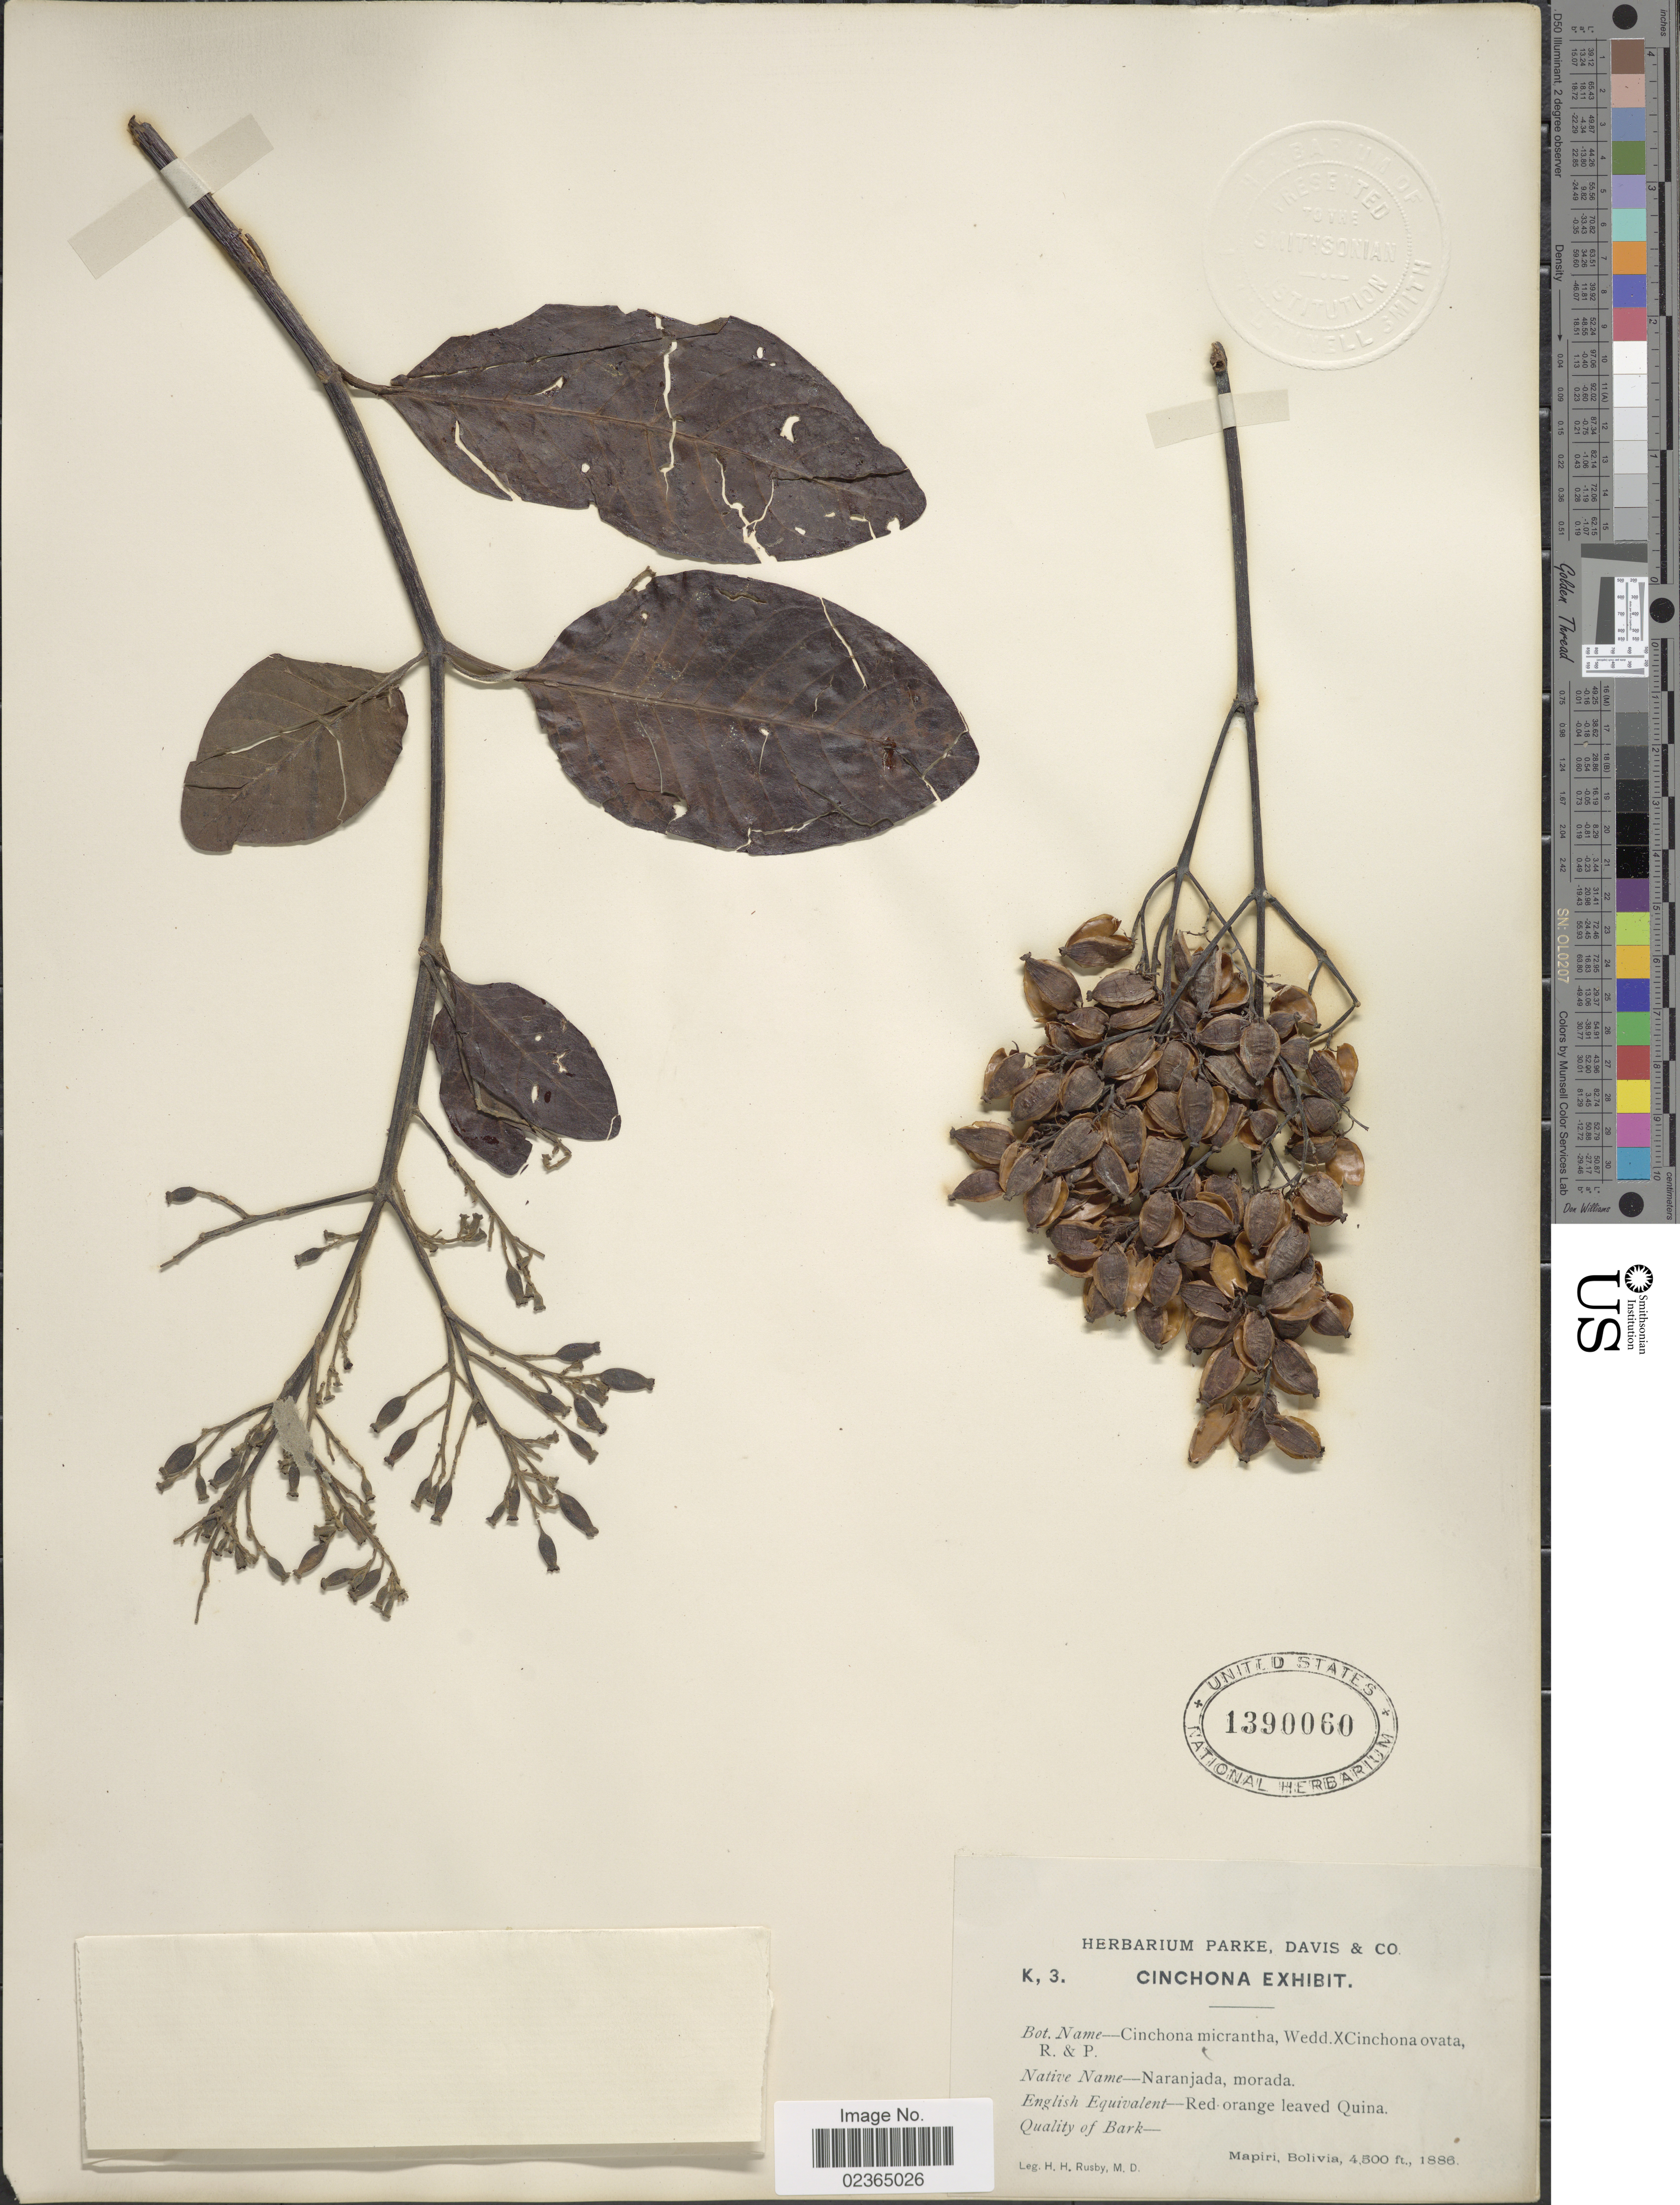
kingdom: Plantae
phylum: Tracheophyta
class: Magnoliopsida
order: Gentianales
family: Rubiaceae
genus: Cinchona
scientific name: Cinchona pubescens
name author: Vahl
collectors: H. H. Rusby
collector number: K, 3.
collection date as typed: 1886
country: Bolivia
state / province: La Páz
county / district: Larecaja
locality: Mapiri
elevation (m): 1372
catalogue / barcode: US 1390060